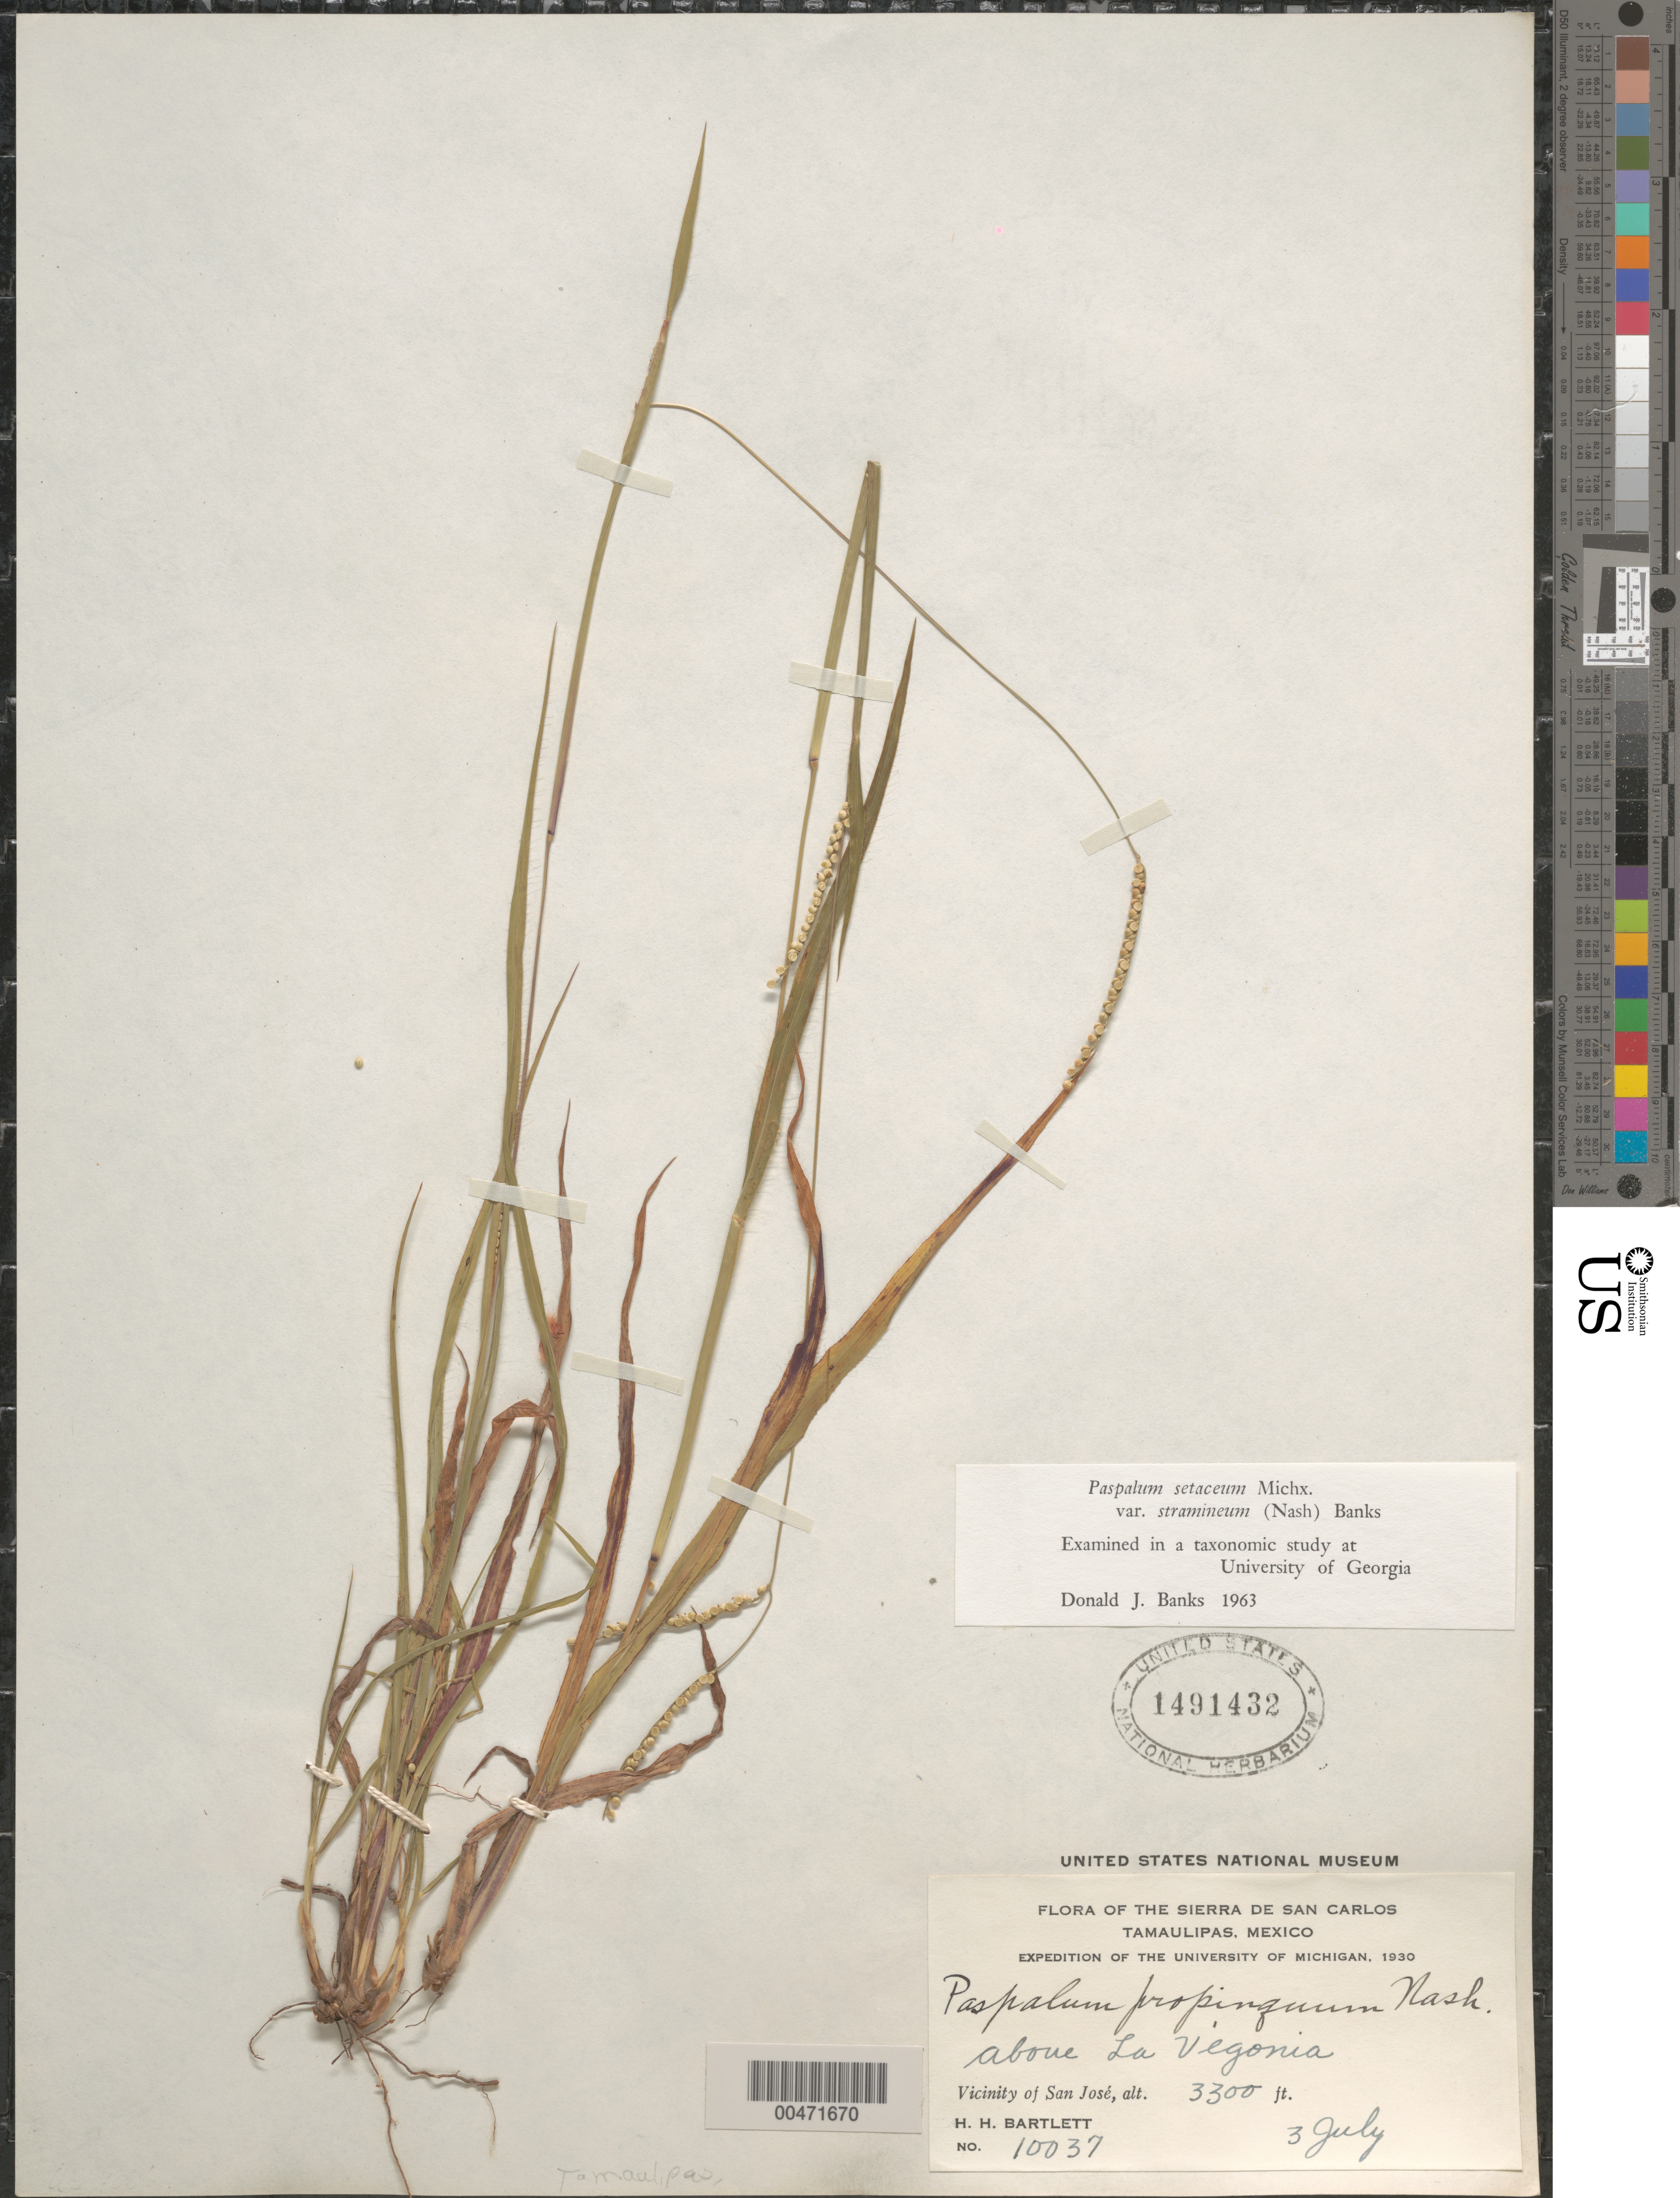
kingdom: Plantae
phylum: Tracheophyta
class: Liliopsida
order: Poales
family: Poaceae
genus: Paspalum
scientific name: Paspalum setaceum var. stramineum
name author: (Nash) D.J. Banks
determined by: Banks, D. J.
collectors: H. H. Bartlett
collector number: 10037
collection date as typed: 3 Jul 1930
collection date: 1930-07-03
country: Mexico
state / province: Tamaulipas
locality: Sierra de San Carlos, above La Vegonia, vicinity of San Jos‚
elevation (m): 1006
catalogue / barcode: US 1491432